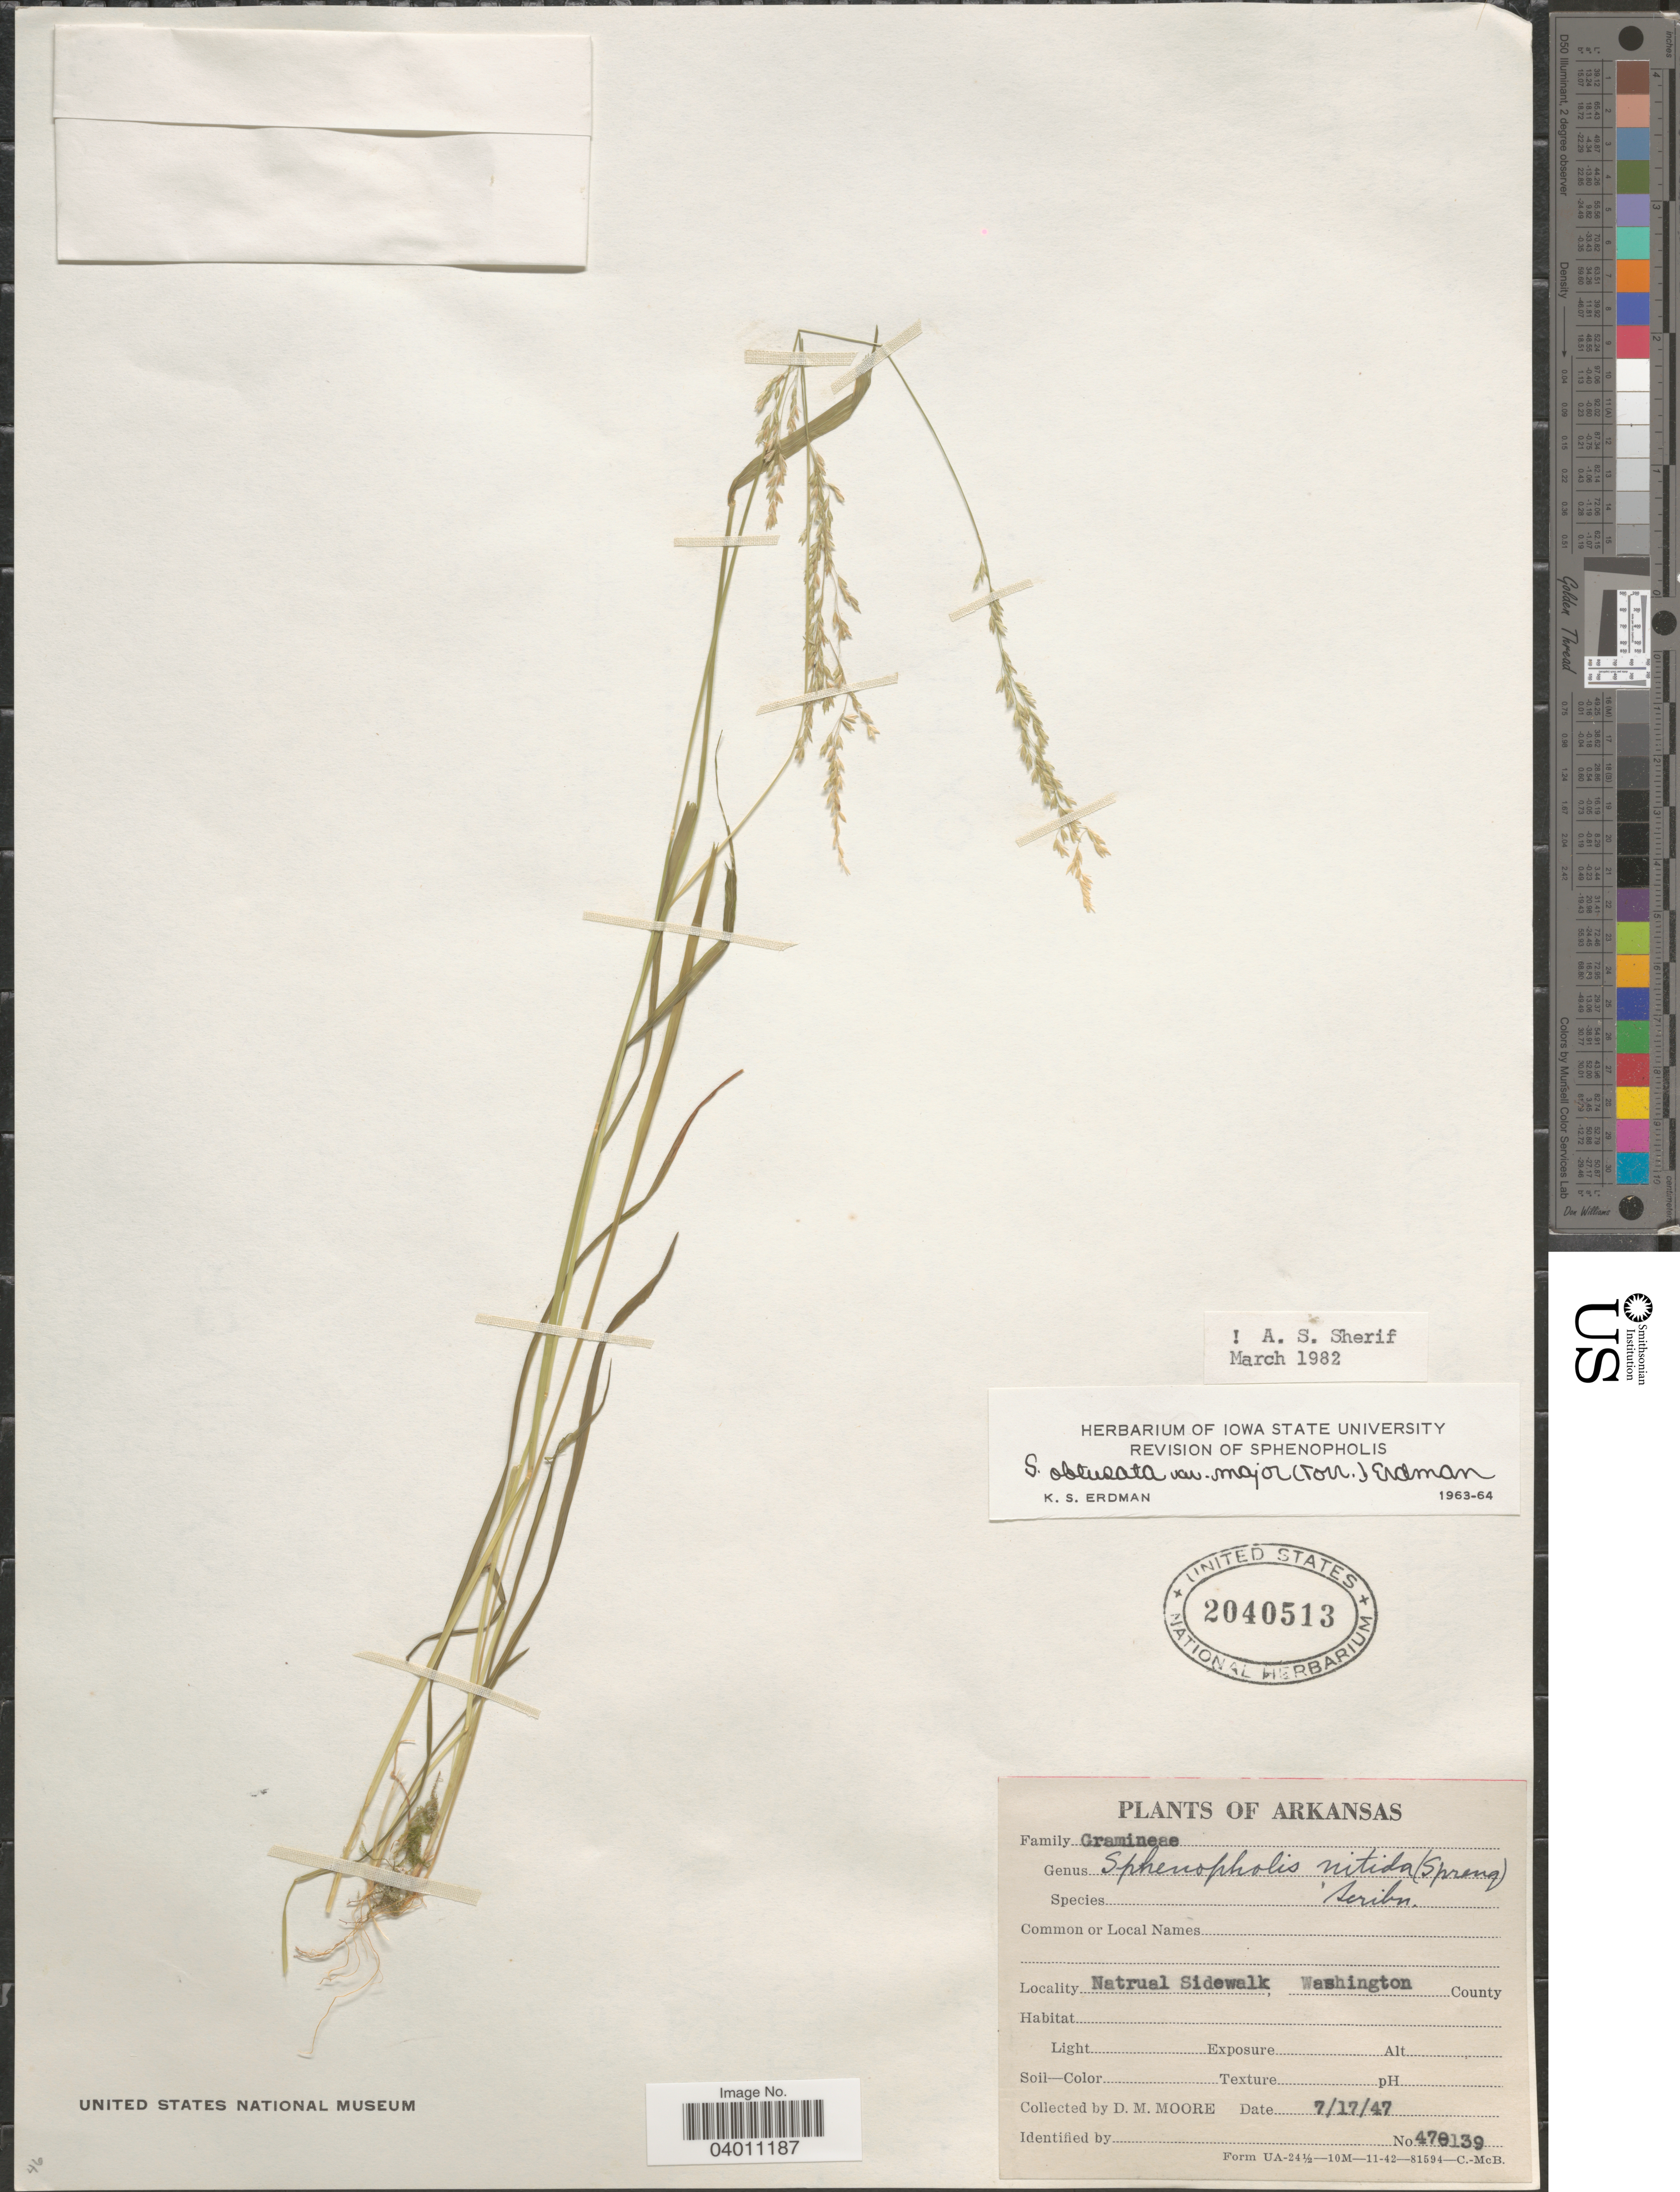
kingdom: Plantae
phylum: Tracheophyta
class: Liliopsida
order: Poales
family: Poaceae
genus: Sphenopholis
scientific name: Sphenopholis intermedia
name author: (Rydb.) Rydb.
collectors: D. Moore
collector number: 47-139*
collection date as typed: Transcribed d/m/y: 17/7/47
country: United States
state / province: Arkansas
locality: Natural Sidewalk, Washington County.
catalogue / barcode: US 2040513